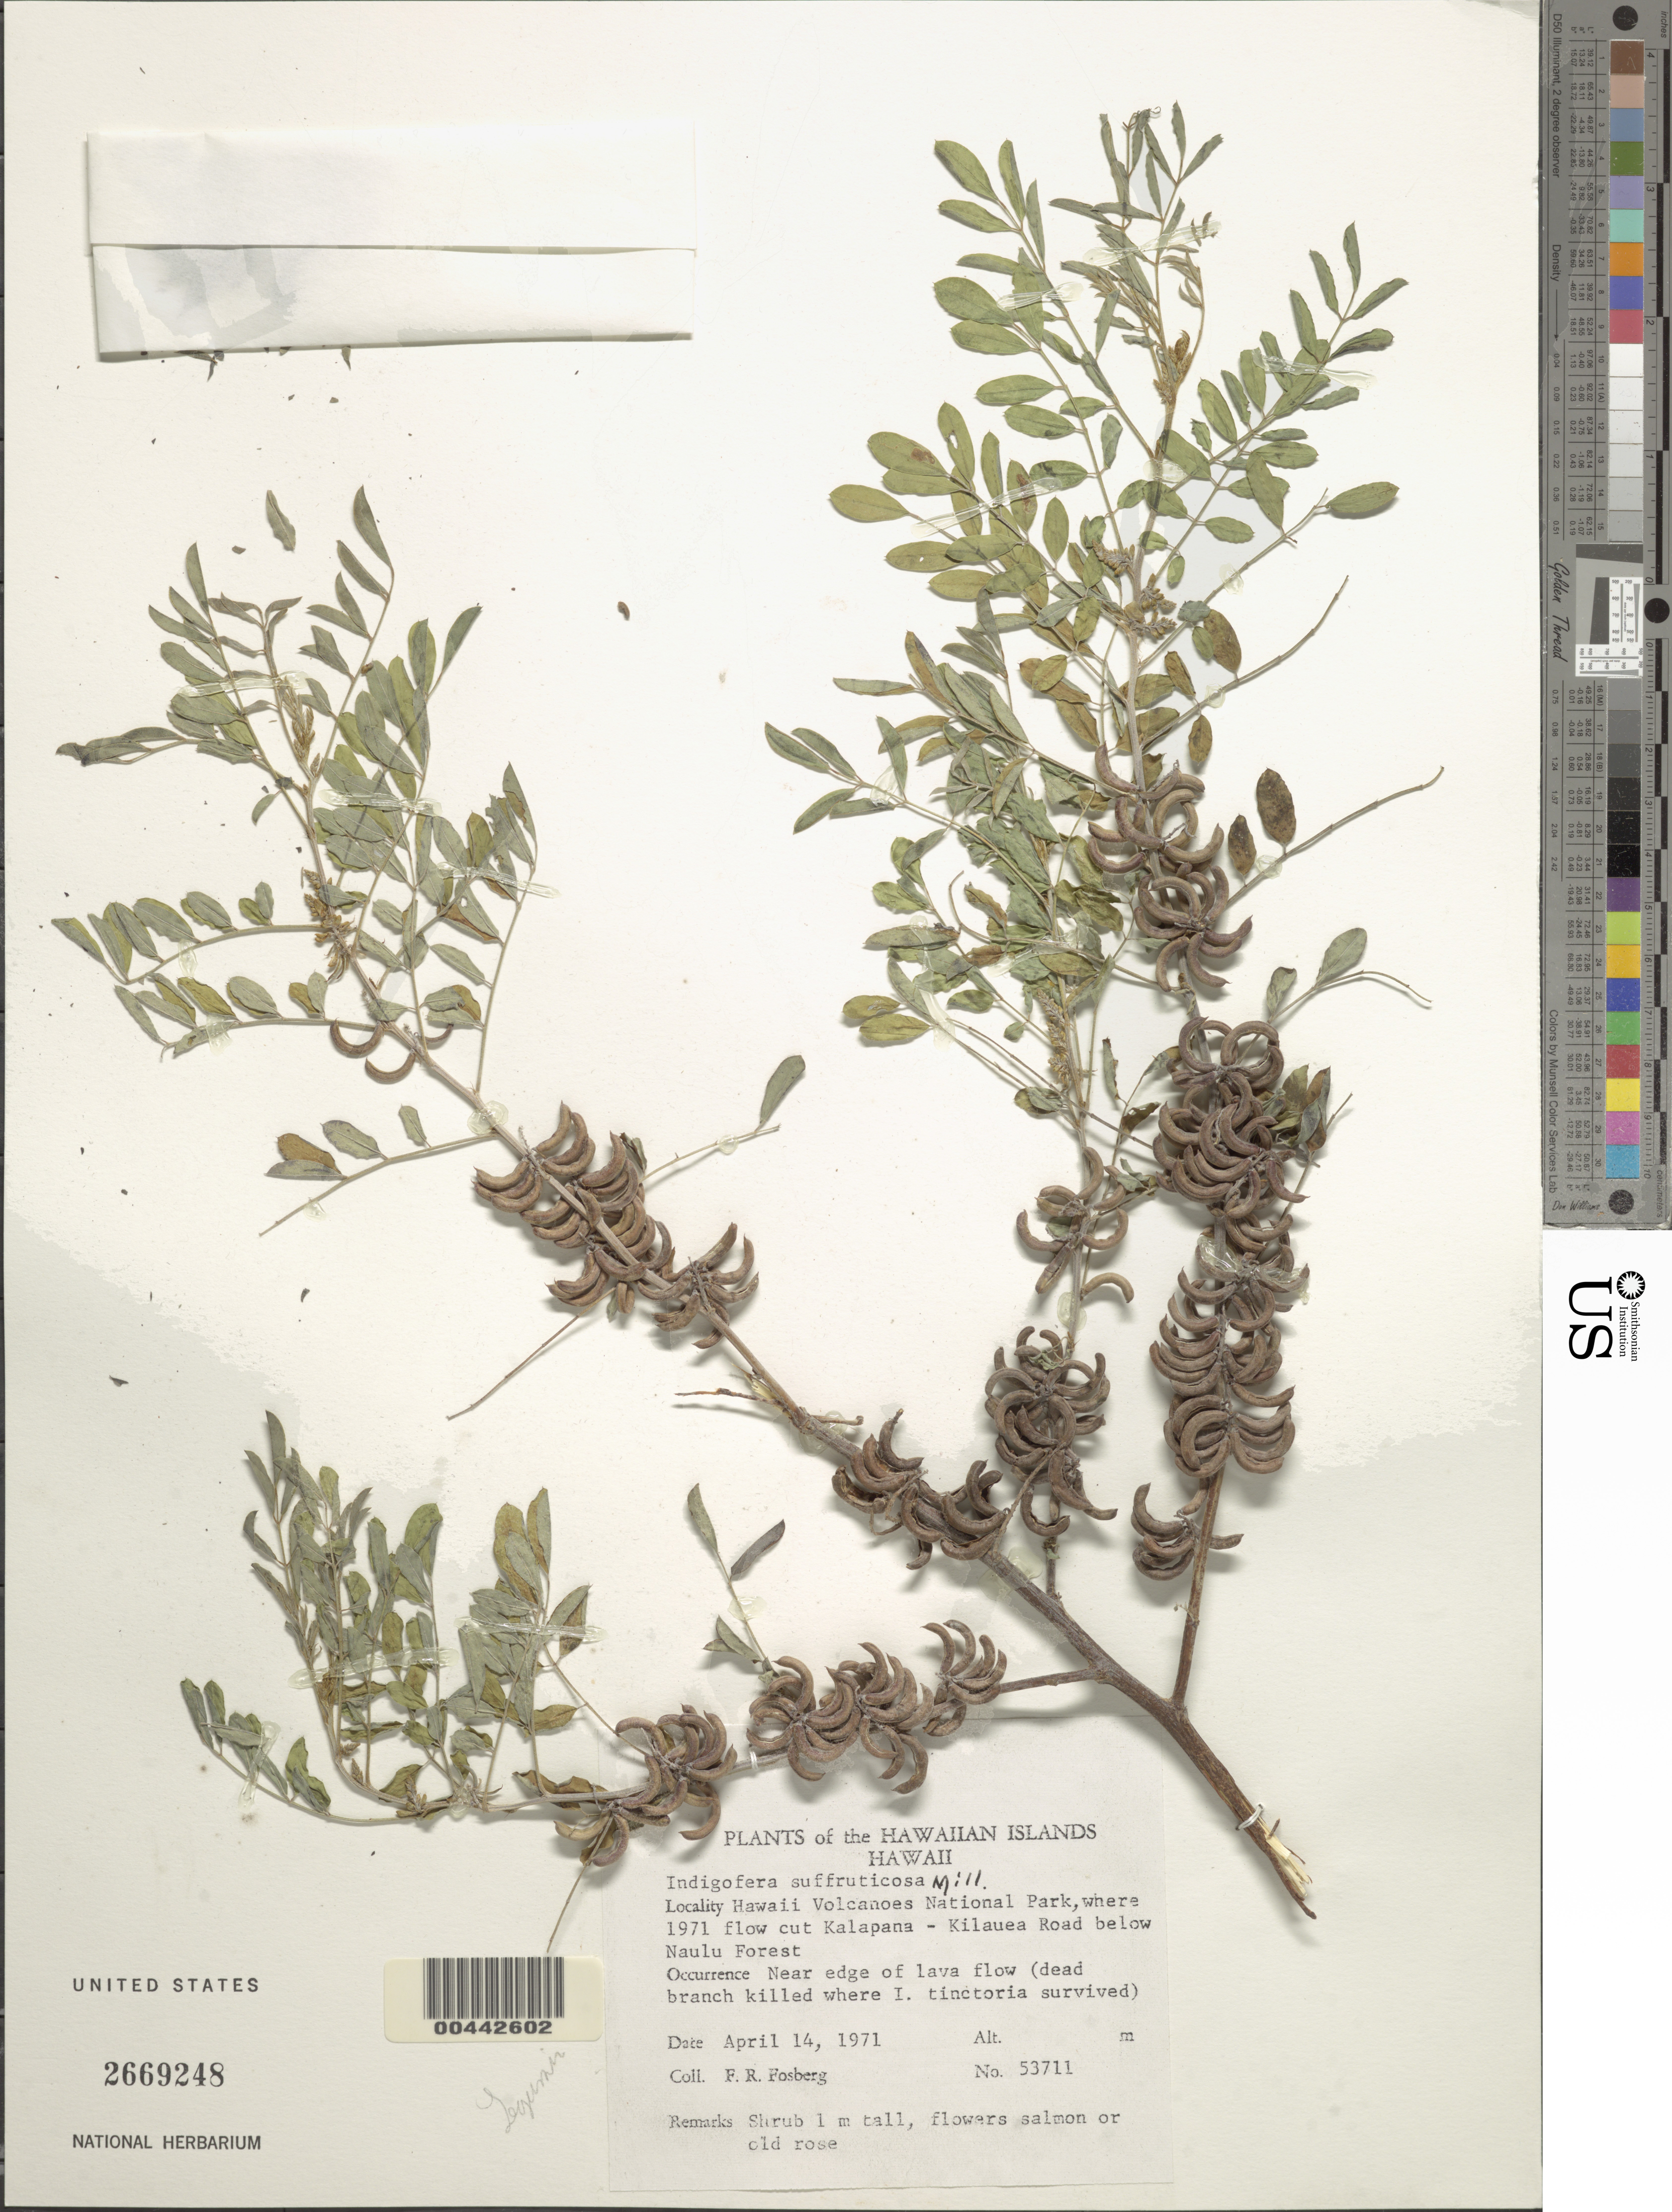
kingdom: Plantae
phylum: Tracheophyta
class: Magnoliopsida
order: Fabales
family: Fabaceae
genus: Indigofera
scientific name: Indigofera suffruticosa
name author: Mill.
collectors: F. R. Fosberg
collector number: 53711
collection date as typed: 14 Apr 1971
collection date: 1971-04-14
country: United States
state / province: Hawaii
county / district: Hawaii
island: Hawaii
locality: Hawaii Volcanoes National Park, where 1971 flow cut Kalapana-Kilauea Road below Naulu Forest, near edge of lava flow.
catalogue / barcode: US 2669248